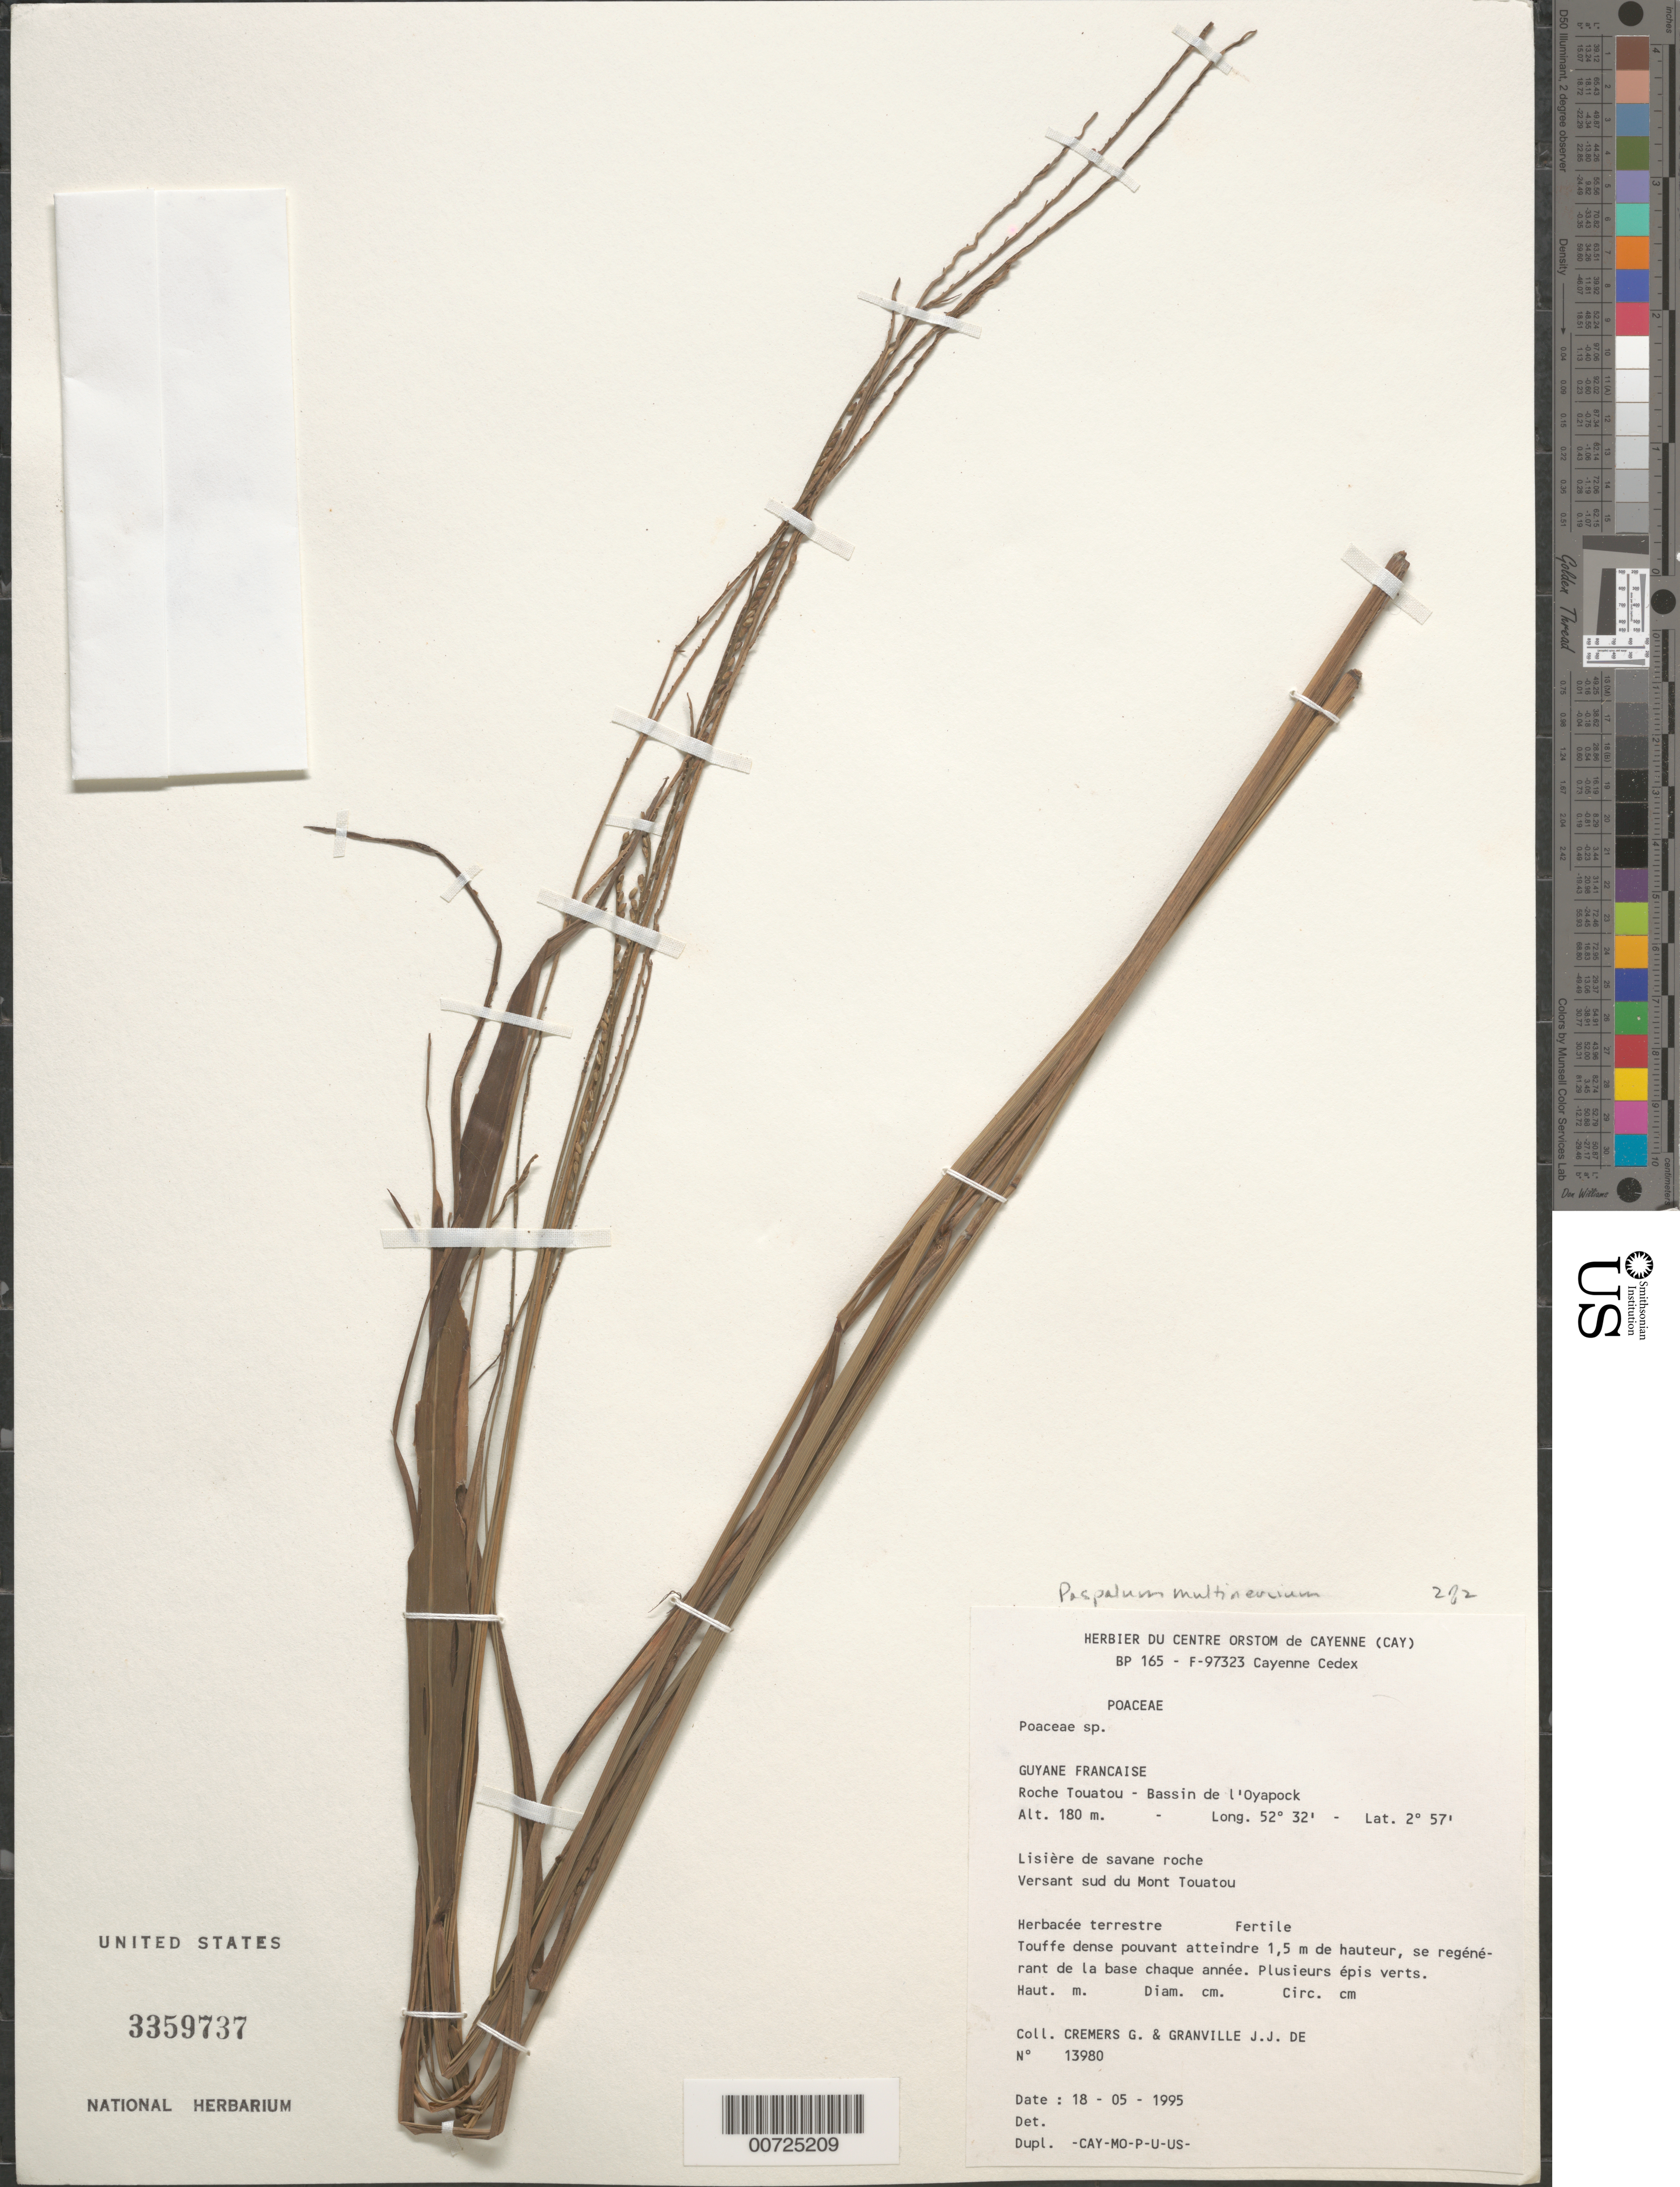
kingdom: Plantae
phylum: Tracheophyta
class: Liliopsida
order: Poales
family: Poaceae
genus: Paspalum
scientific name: Paspalum multinervium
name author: A.G. Burm.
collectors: G. Cremers & J.-J. de Granville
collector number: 13980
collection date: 1995-05-18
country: French Guiana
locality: Guyane Francaise. Roche Touatou-Bassin de l'Oyapock. Lisière de savane roche. Versant sud du Mont Touatou.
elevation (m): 180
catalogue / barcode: US 3359737